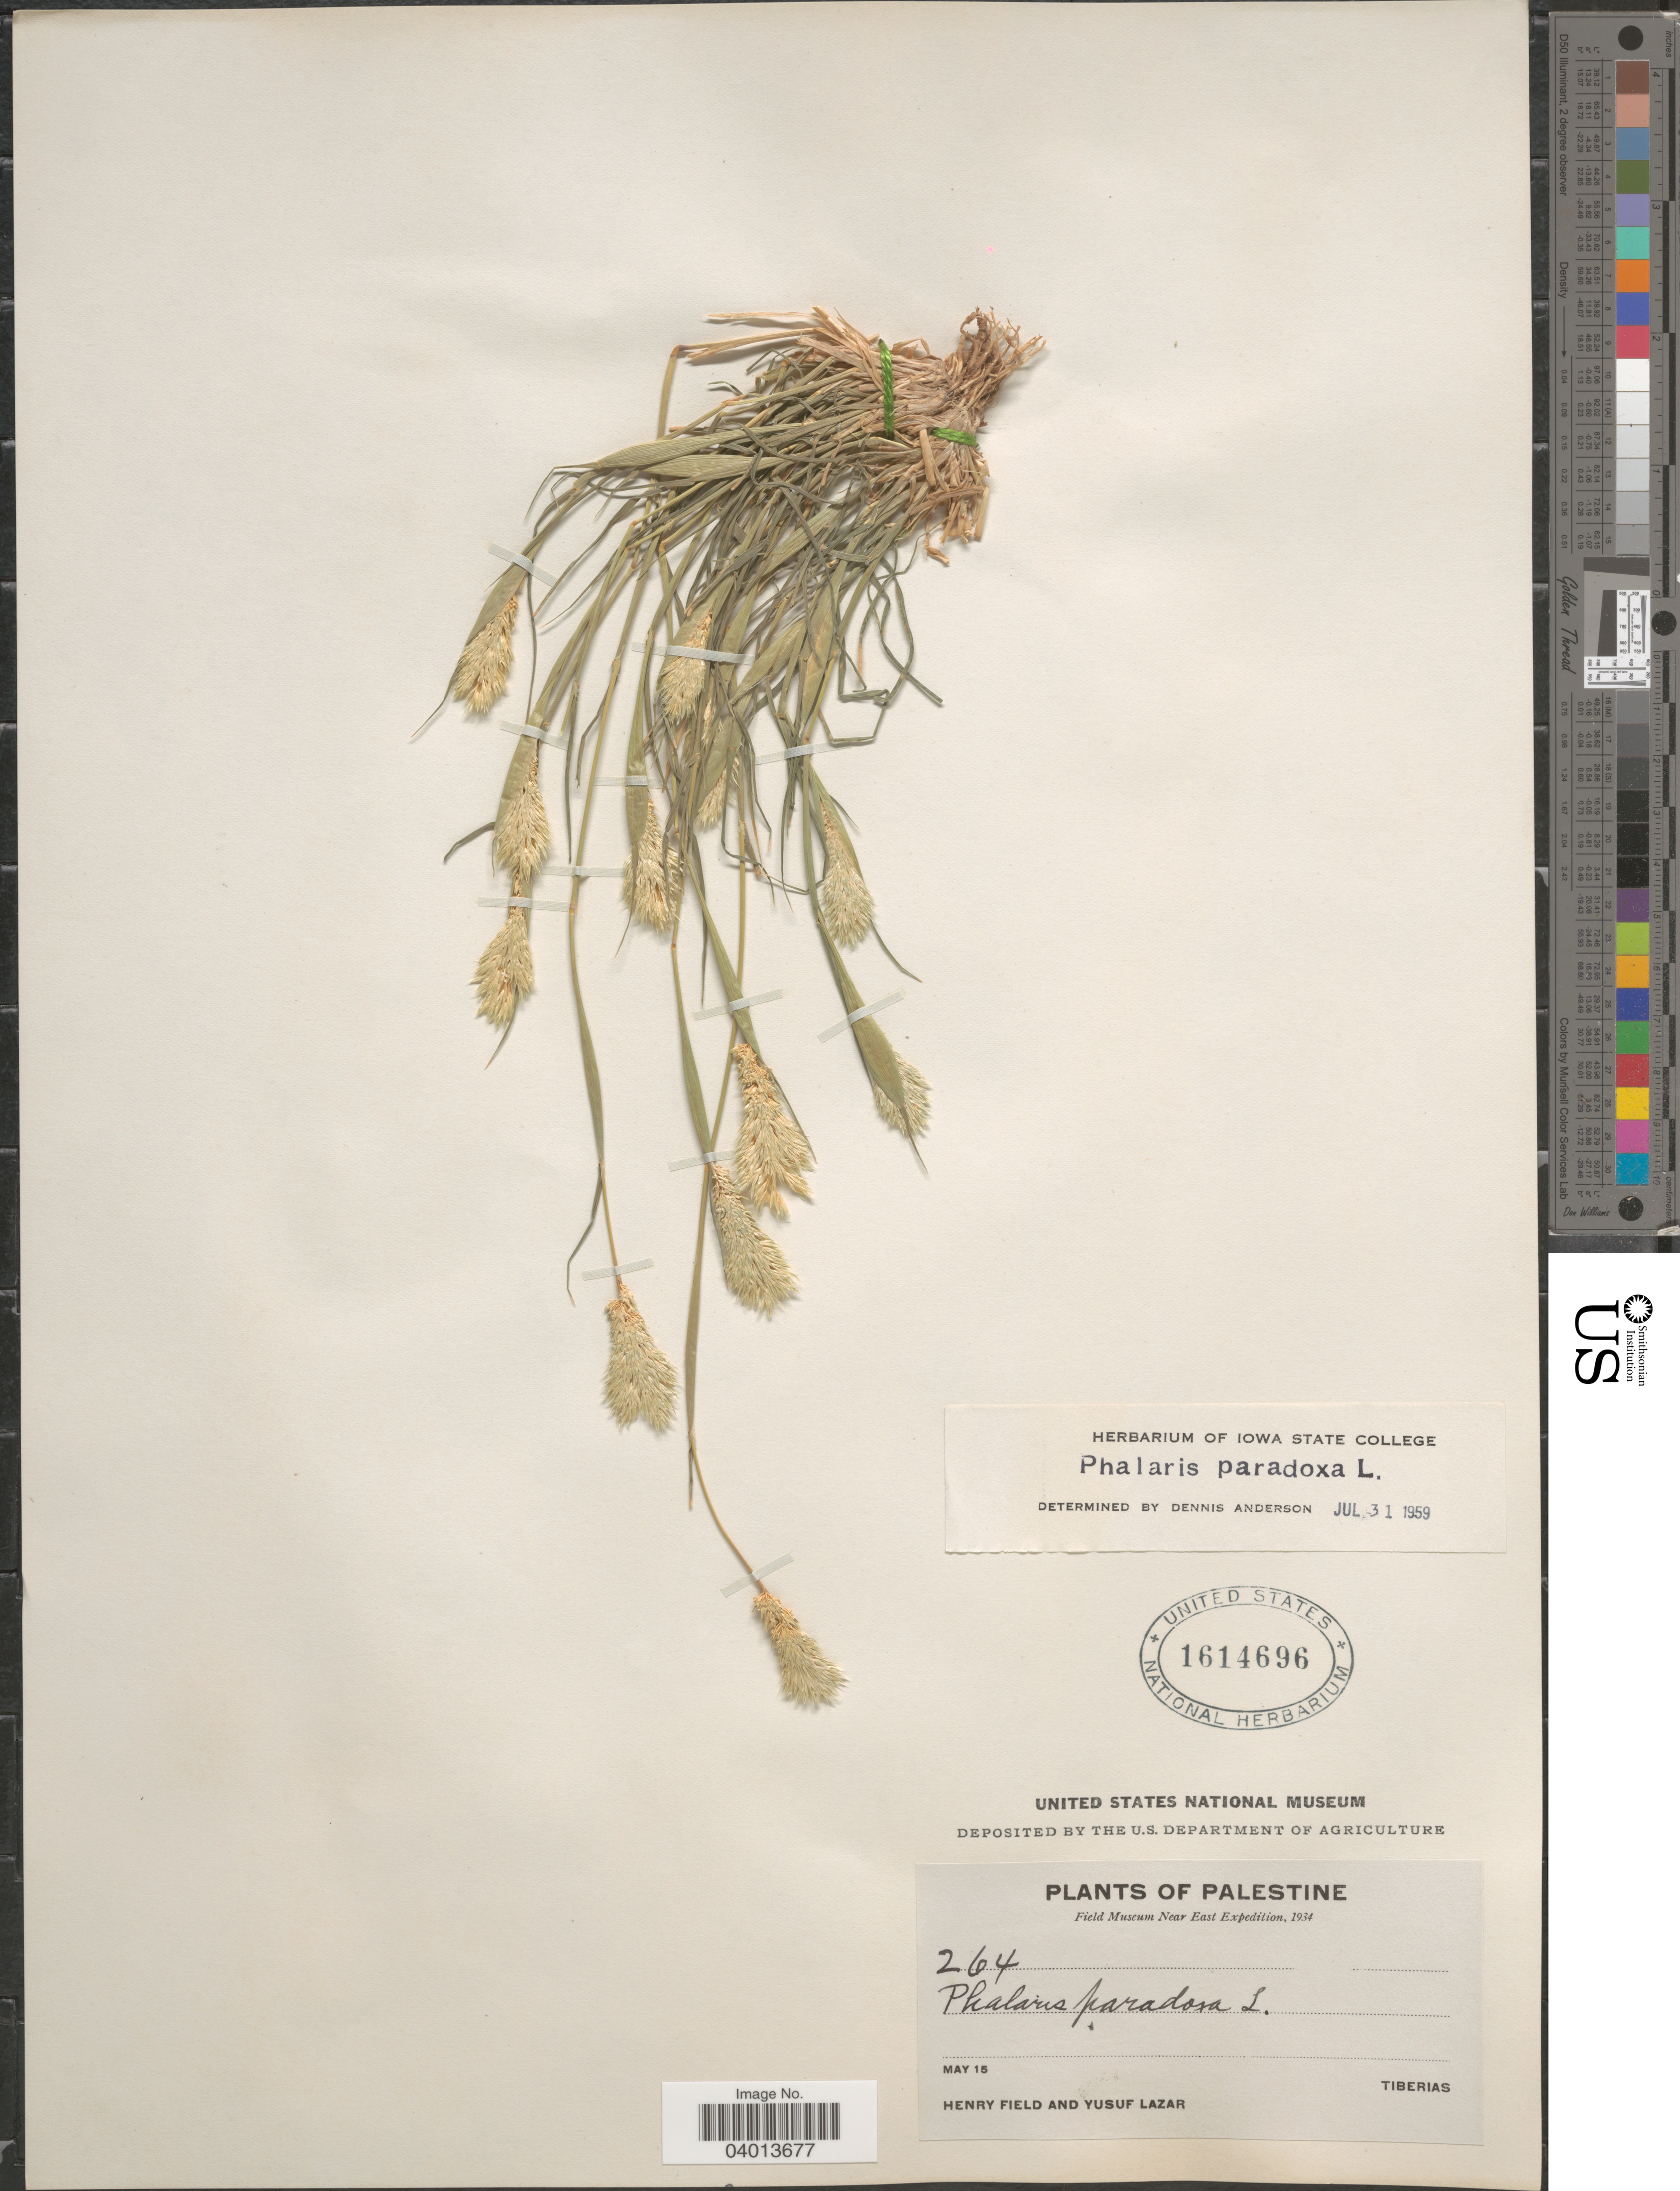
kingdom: Plantae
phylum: Tracheophyta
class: Liliopsida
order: Poales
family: Poaceae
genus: Phalaris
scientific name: Phalaris paradoxa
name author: L.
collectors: H. Field & Y. Lazar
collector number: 264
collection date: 1934-05-15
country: Israel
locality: Palestine. Tiberias.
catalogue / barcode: US 1614696